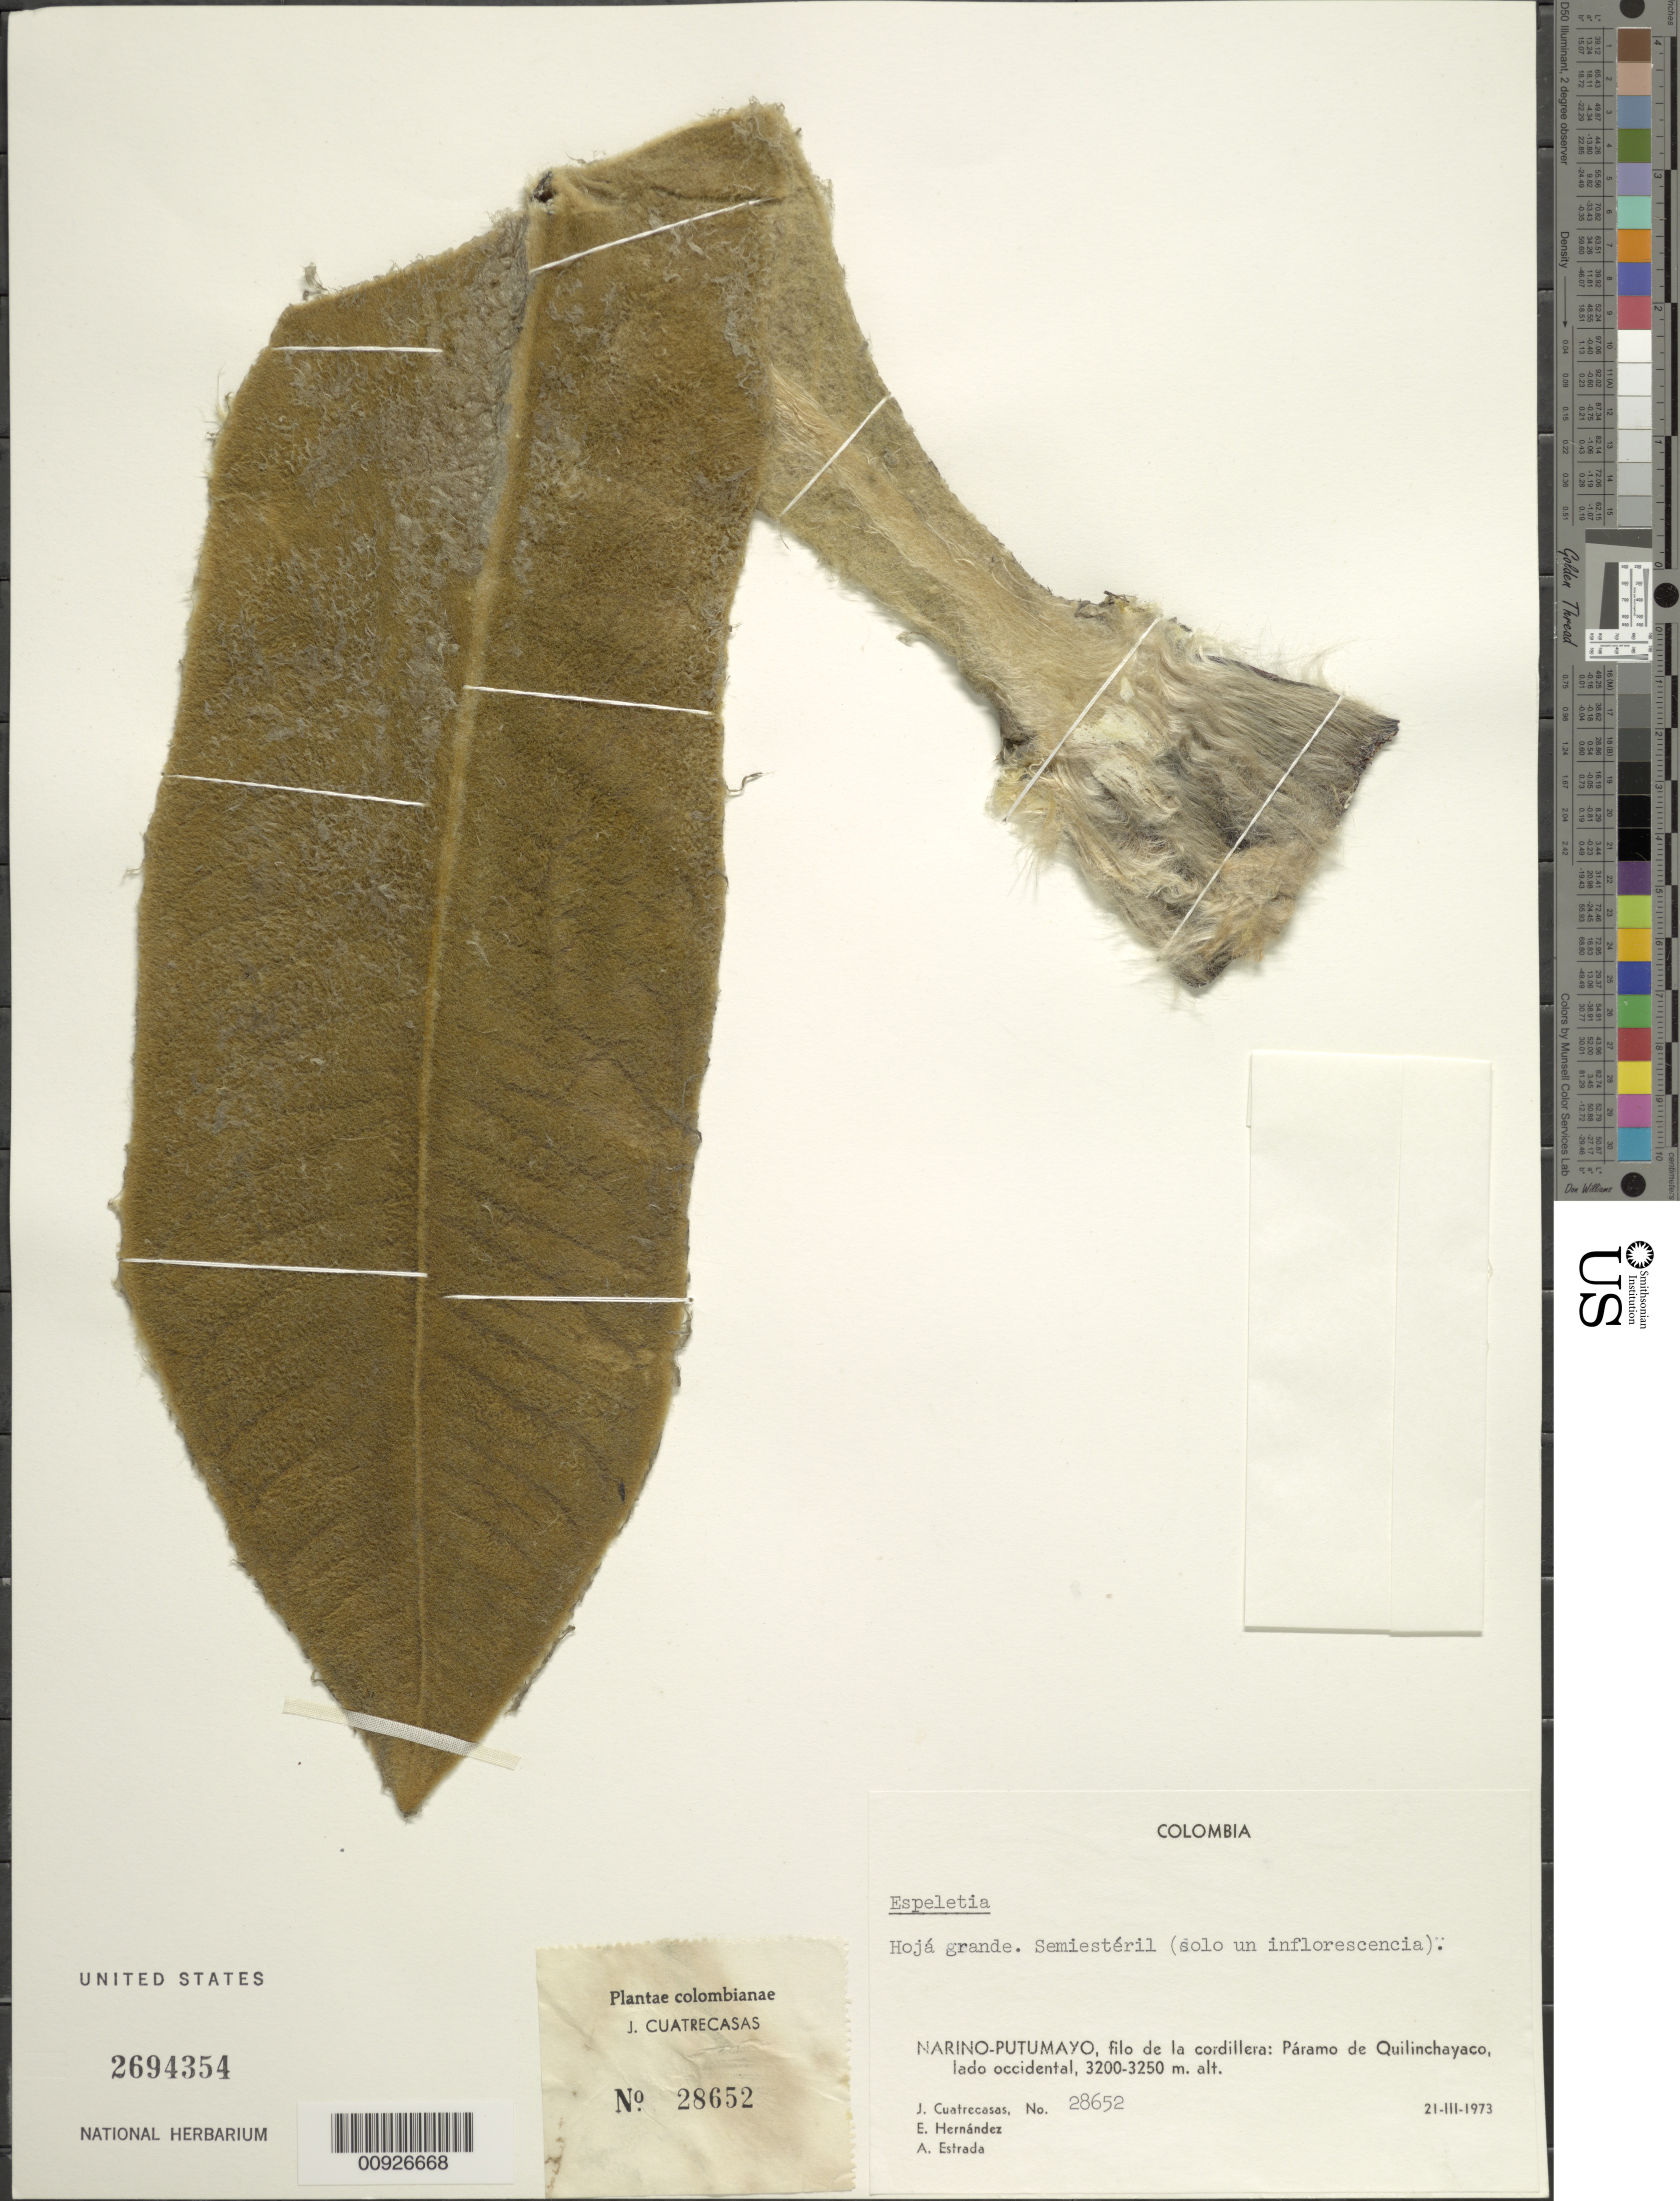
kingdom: Plantae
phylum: Tracheophyta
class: Magnoliopsida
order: Asterales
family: Asteraceae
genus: Espeletia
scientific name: Espeletia pycnophylla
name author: Cuatrec.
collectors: J. Cuatrecasas, E. Hernández & A. Estrada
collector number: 28652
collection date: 1973-03-21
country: Colombia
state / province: Nariño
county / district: Nariño-Putumayo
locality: Paramo de Quilinchayaco. Filo de La Cordillera, Lado Oriental.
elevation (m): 3200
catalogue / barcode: US 2694354